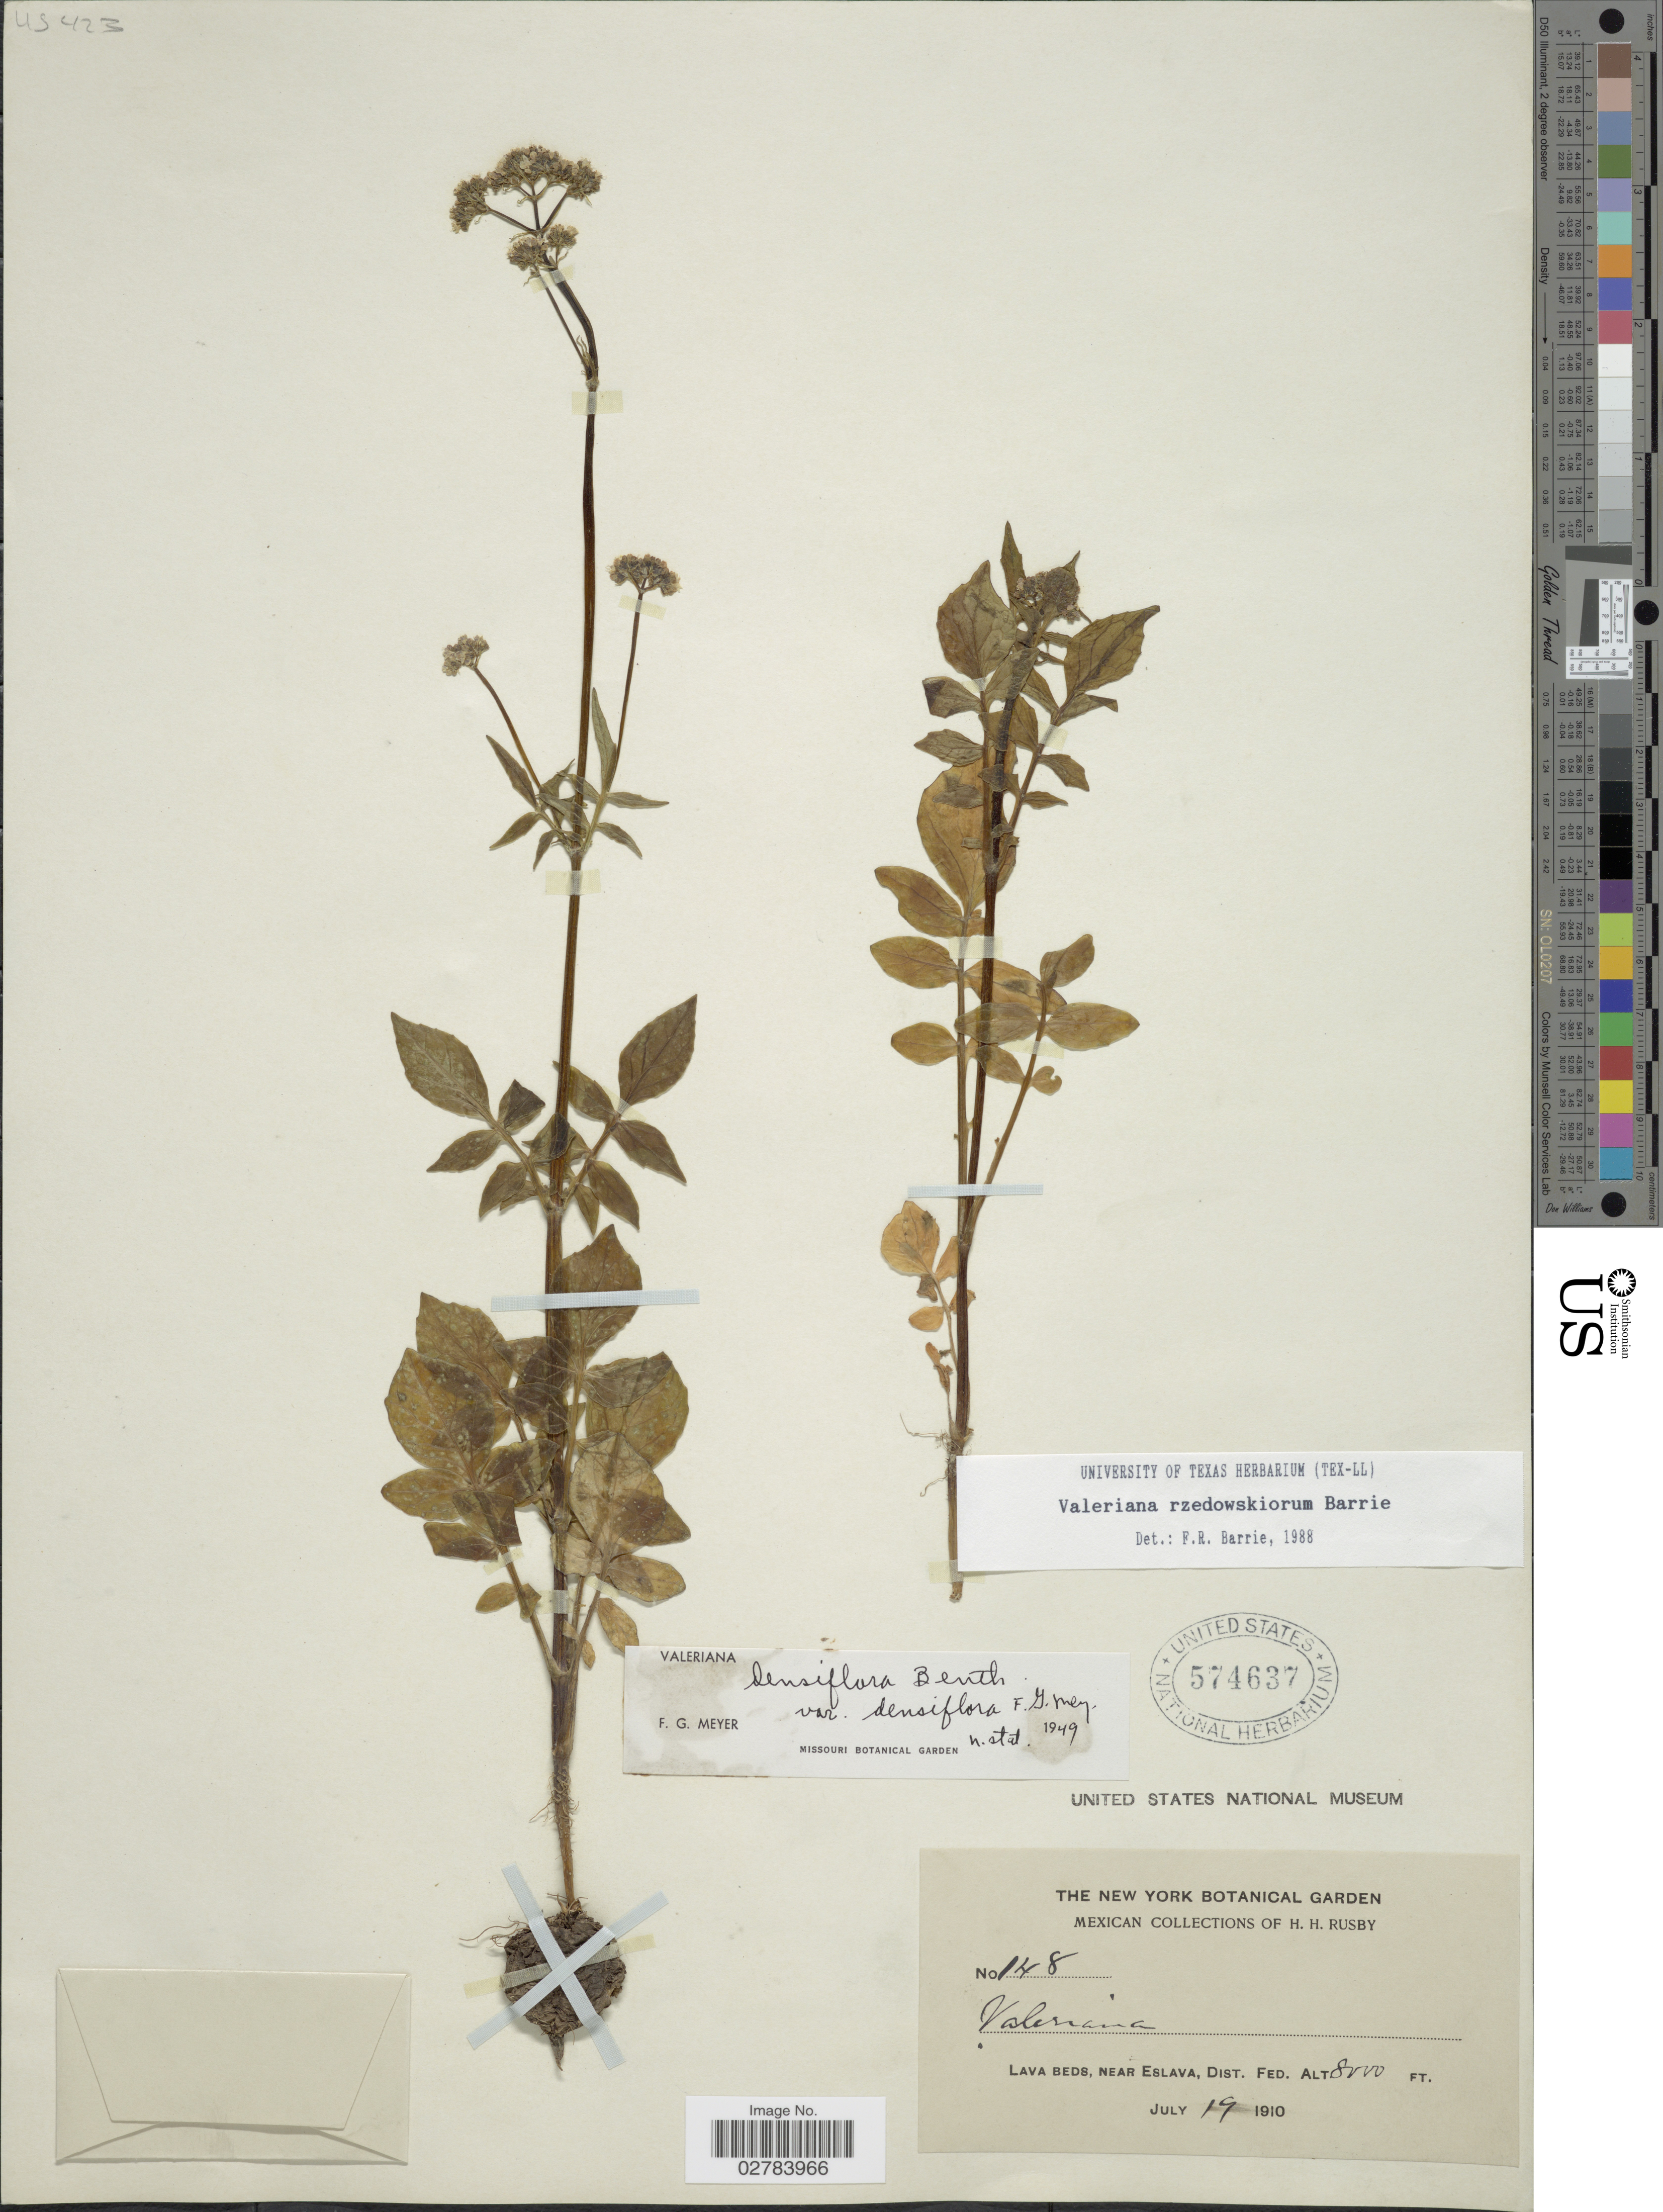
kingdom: Plantae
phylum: Tracheophyta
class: Magnoliopsida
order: Dipsacales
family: Caprifoliaceae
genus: Valeriana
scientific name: Valeriana rzedowskiorum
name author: Barrie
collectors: H. H. Rusby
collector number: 148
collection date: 1910-07-19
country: Mexico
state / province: Distrito Federal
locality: Lava beds, near Eslava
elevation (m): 2438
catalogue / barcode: US 574637